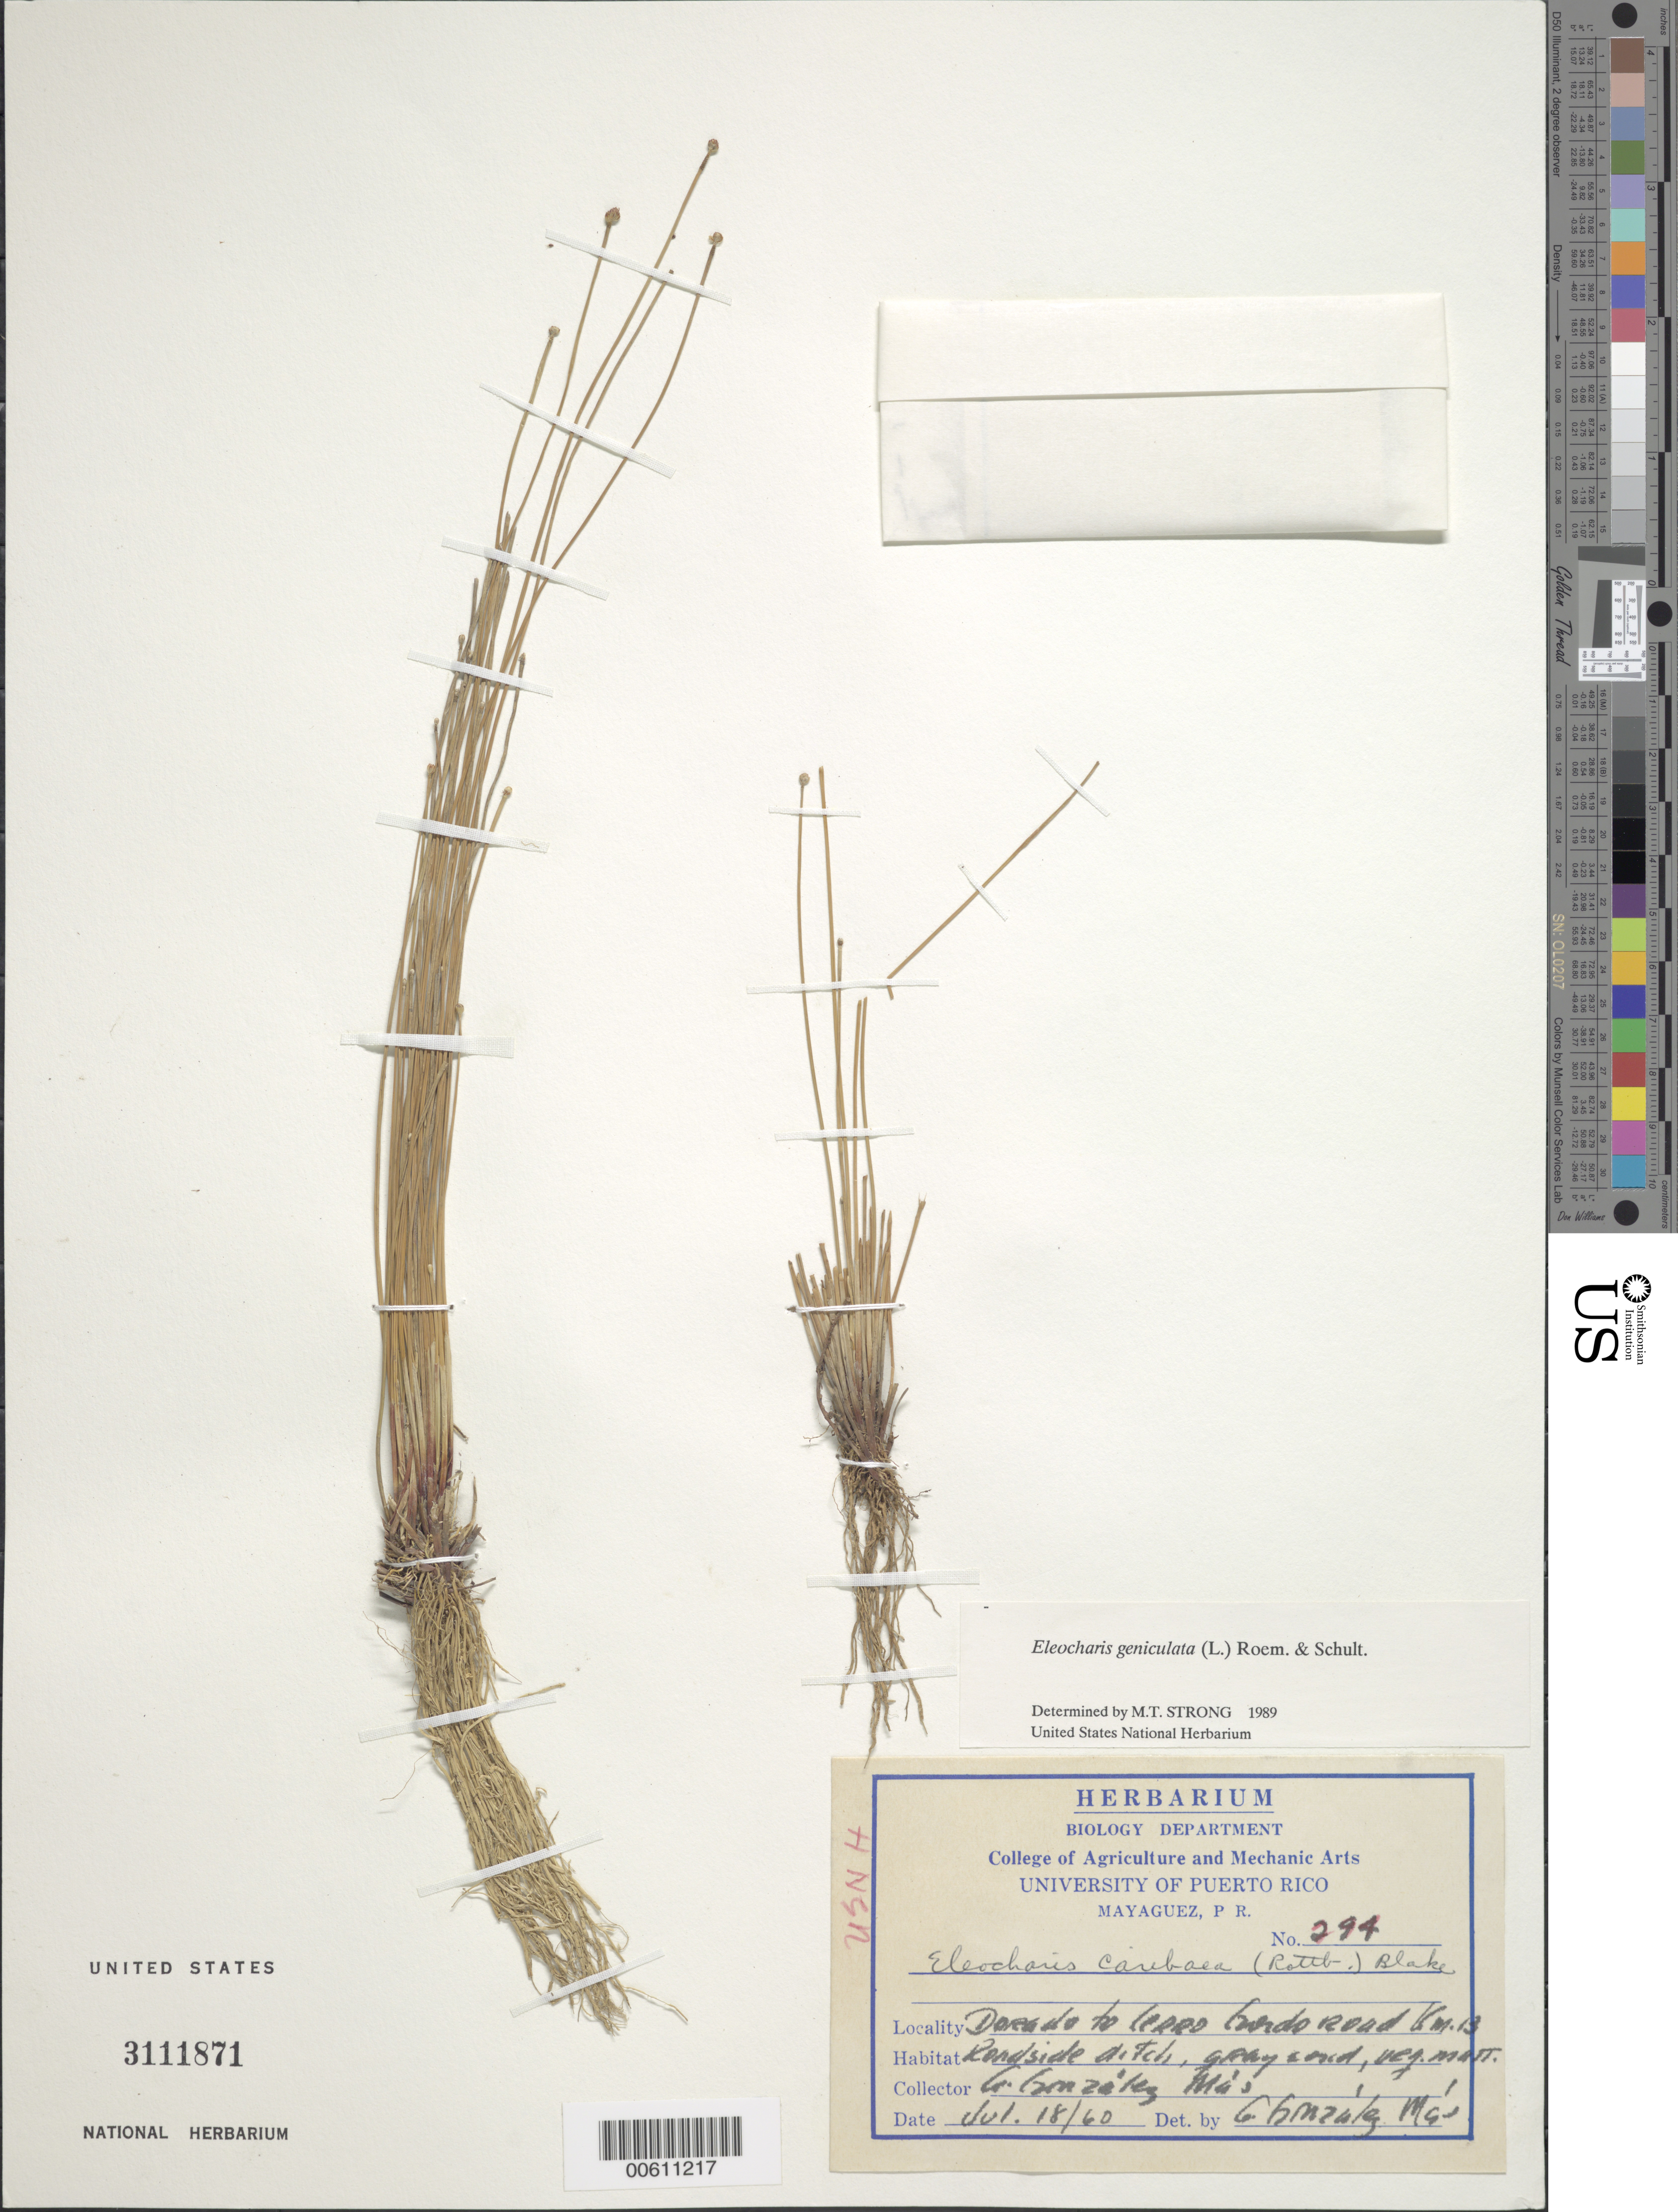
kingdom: Plantae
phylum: Tracheophyta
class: Liliopsida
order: Poales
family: Cyperaceae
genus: Eleocharis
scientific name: Eleocharis geniculata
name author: (L.) Roem. & Schult.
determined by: Strong, M. T., (US), Smithsonian Institution - National Museum of Natural History (UNITED STATES)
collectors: A. González Más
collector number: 294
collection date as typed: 18 Jul 1960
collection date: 1960-07-18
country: Puerto Rico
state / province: Dorado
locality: Dorado to Cerro Gordo road, km 13.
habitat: Roadside ditch.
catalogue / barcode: US 3111871